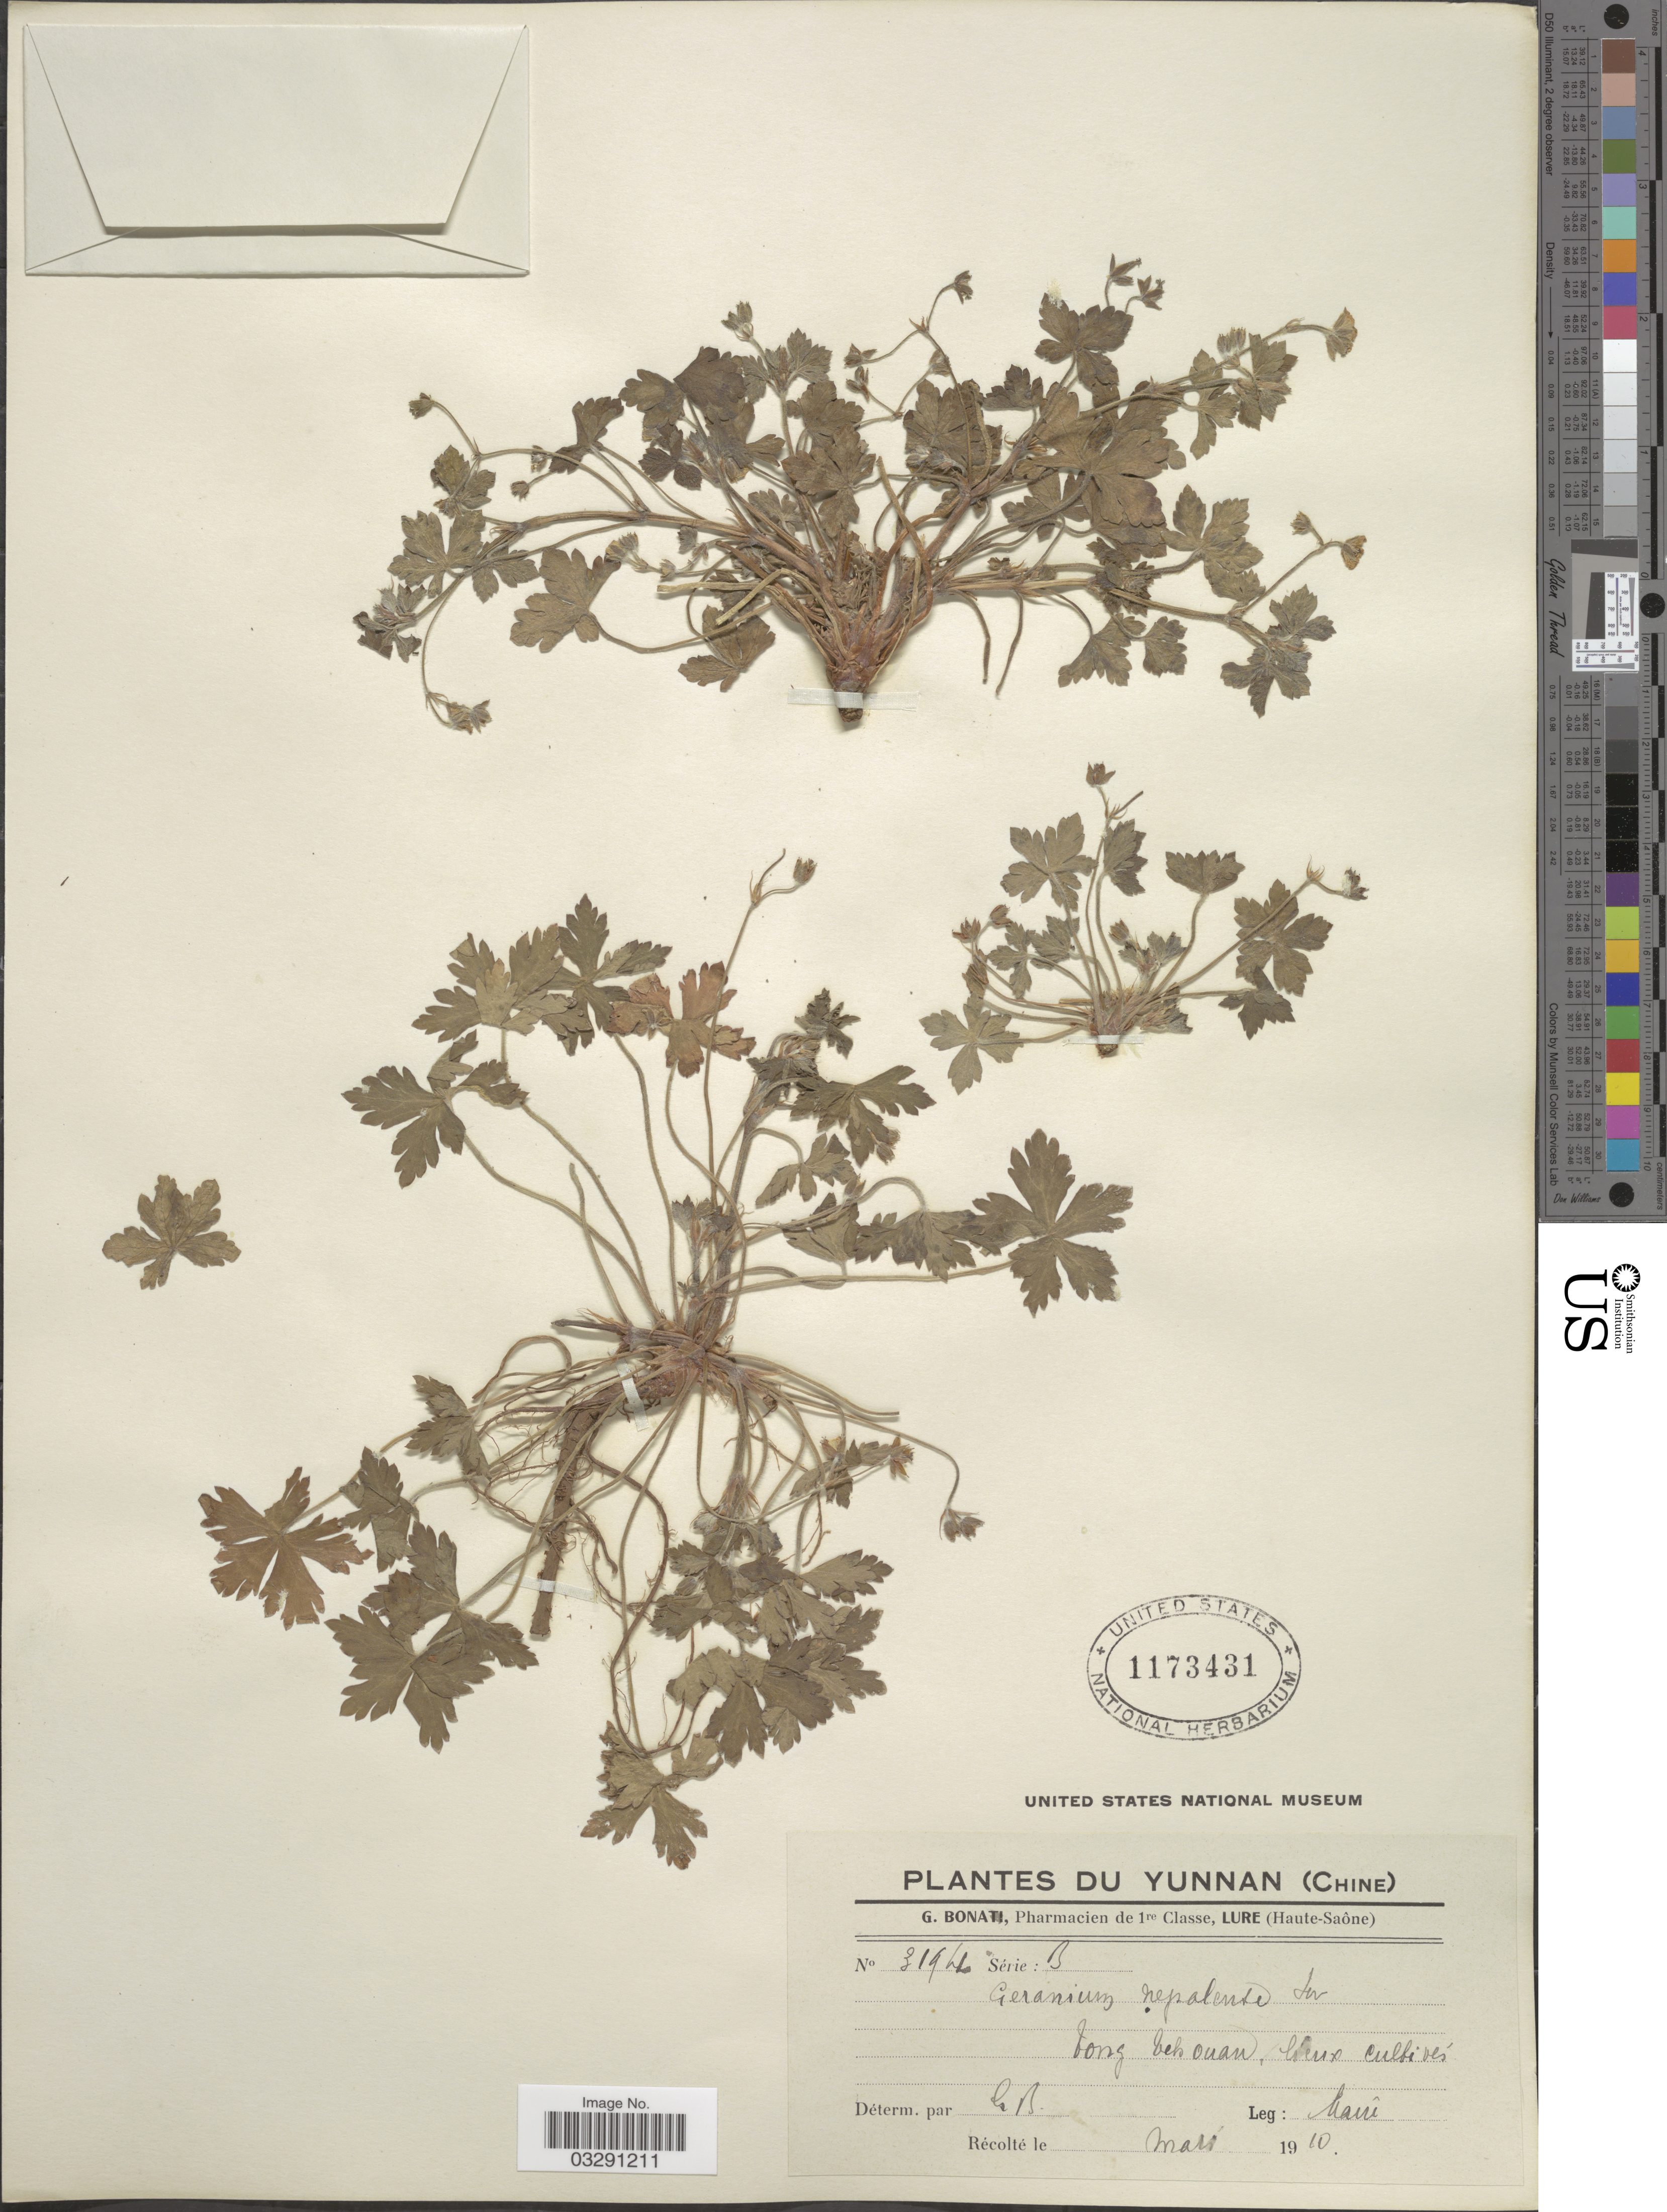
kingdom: Plantae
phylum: Tracheophyta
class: Magnoliopsida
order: Geraniales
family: Geraniaceae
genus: Geranium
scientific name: Geranium nepalense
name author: Sweet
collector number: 3196Lb*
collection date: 1910-03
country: China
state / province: Yunnan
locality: Long Dehouan, leux cultivés.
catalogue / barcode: US 1173431